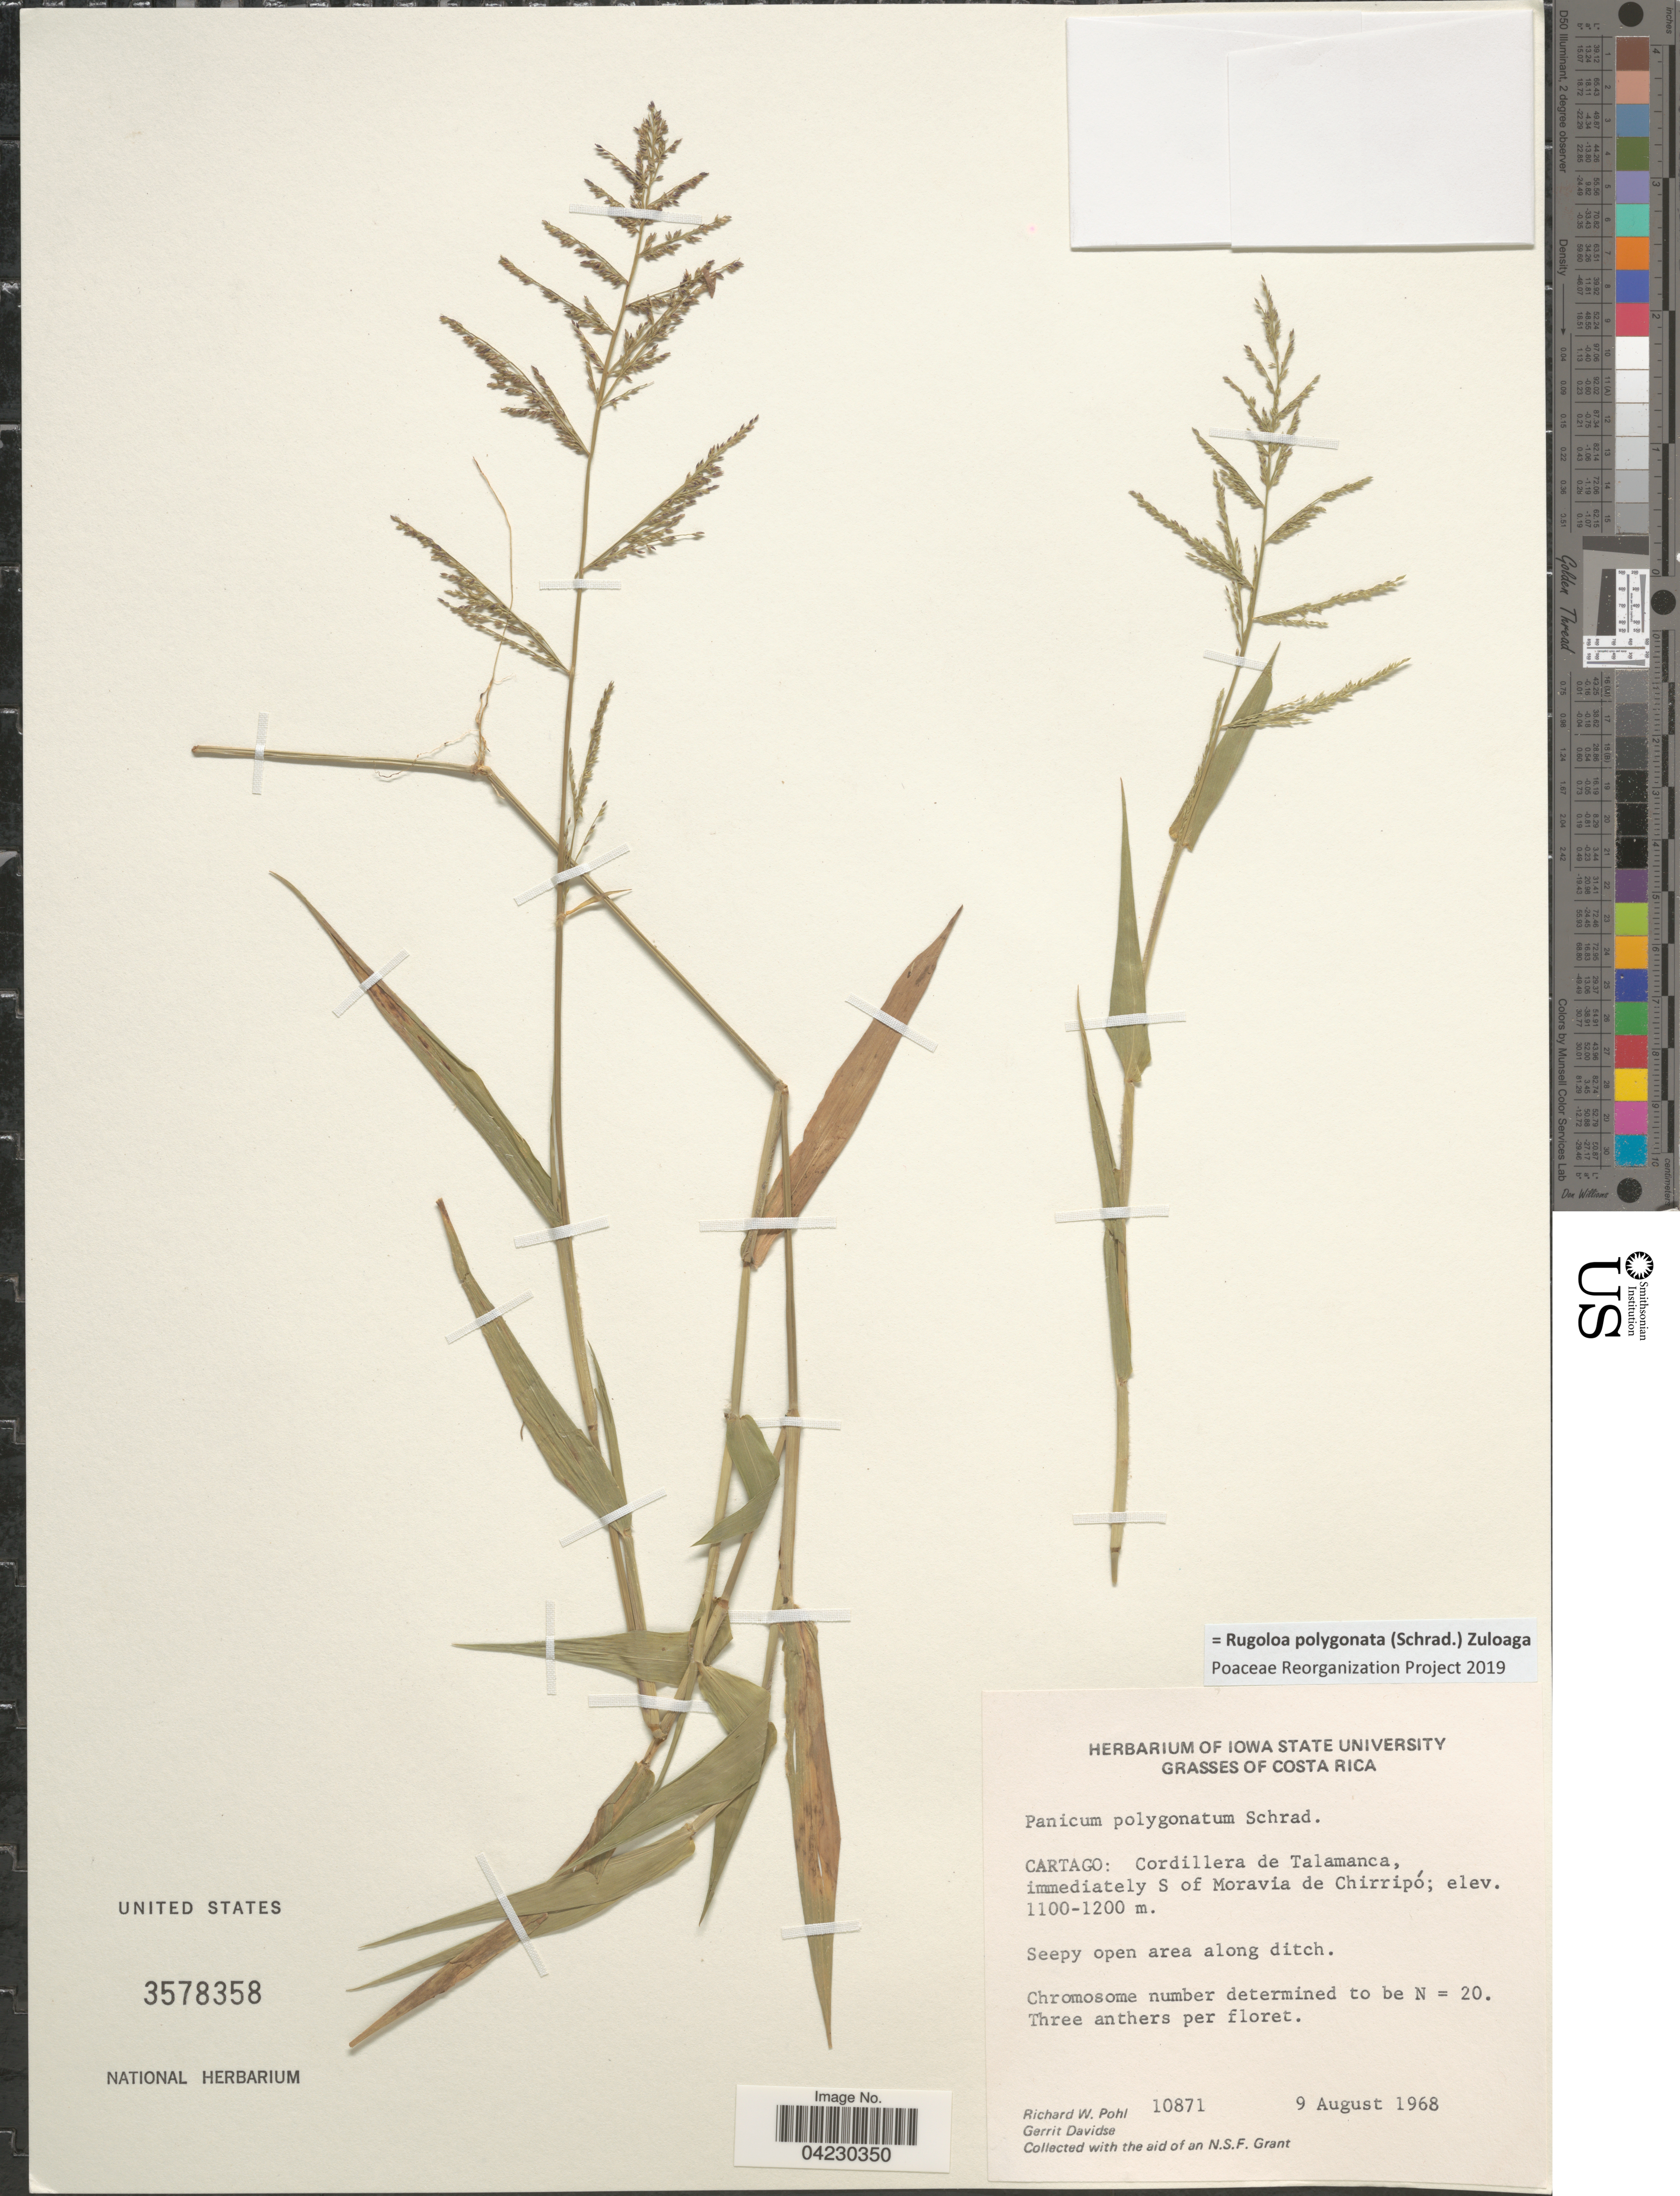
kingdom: Plantae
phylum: Tracheophyta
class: Liliopsida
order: Poales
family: Poaceae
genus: Rugoloa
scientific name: Rugoloa polygonata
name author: (Schrad.) Zuloaga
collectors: R. W. Pohl & G. Davidse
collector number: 10871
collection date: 1968-08-09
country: Costa Rica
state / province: Cartago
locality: Cordillera de Talamanca, immediately S of Moravia de Chirripó.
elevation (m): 1100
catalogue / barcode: US 3578358